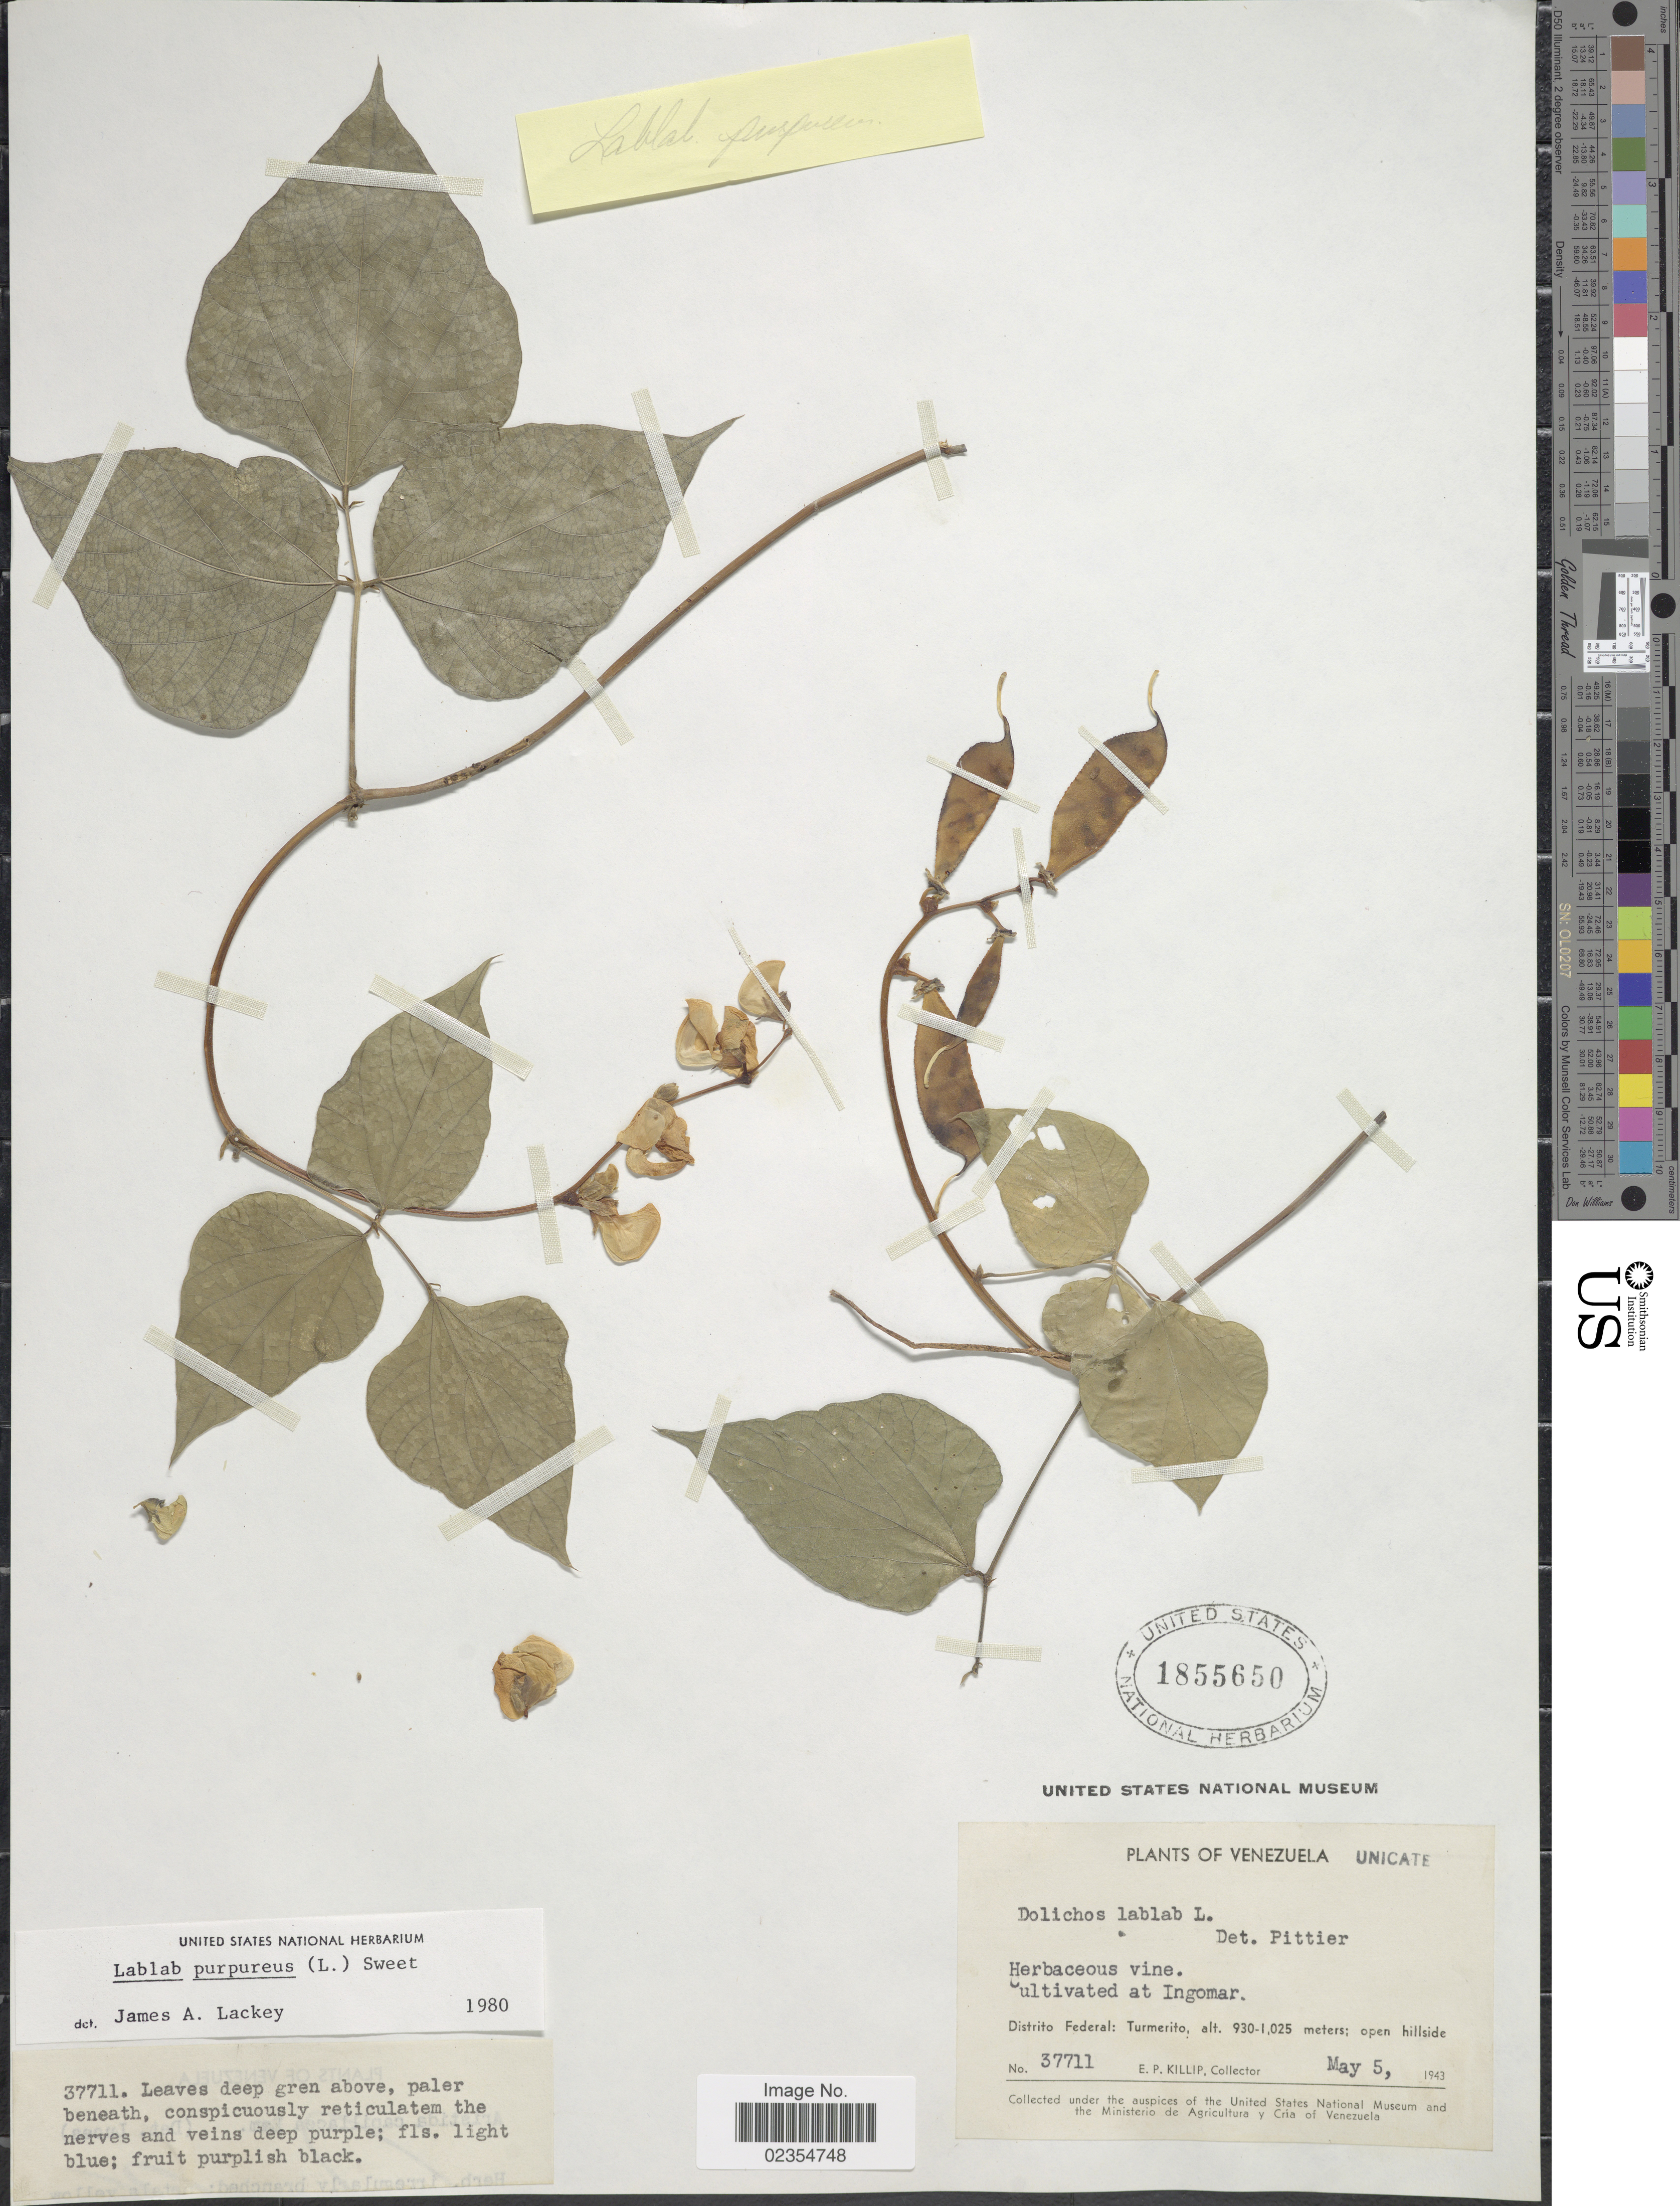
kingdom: Plantae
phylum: Tracheophyta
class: Magnoliopsida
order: Fabales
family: Fabaceae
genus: Lablab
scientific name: Lablab purpureus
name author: (L.) Sweet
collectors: E. P. Killip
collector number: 37711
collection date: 1943-05-05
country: Venezuela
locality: Cultivated at Ingomar, Distrito Federal: Turmerito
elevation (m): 930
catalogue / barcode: US 1855650